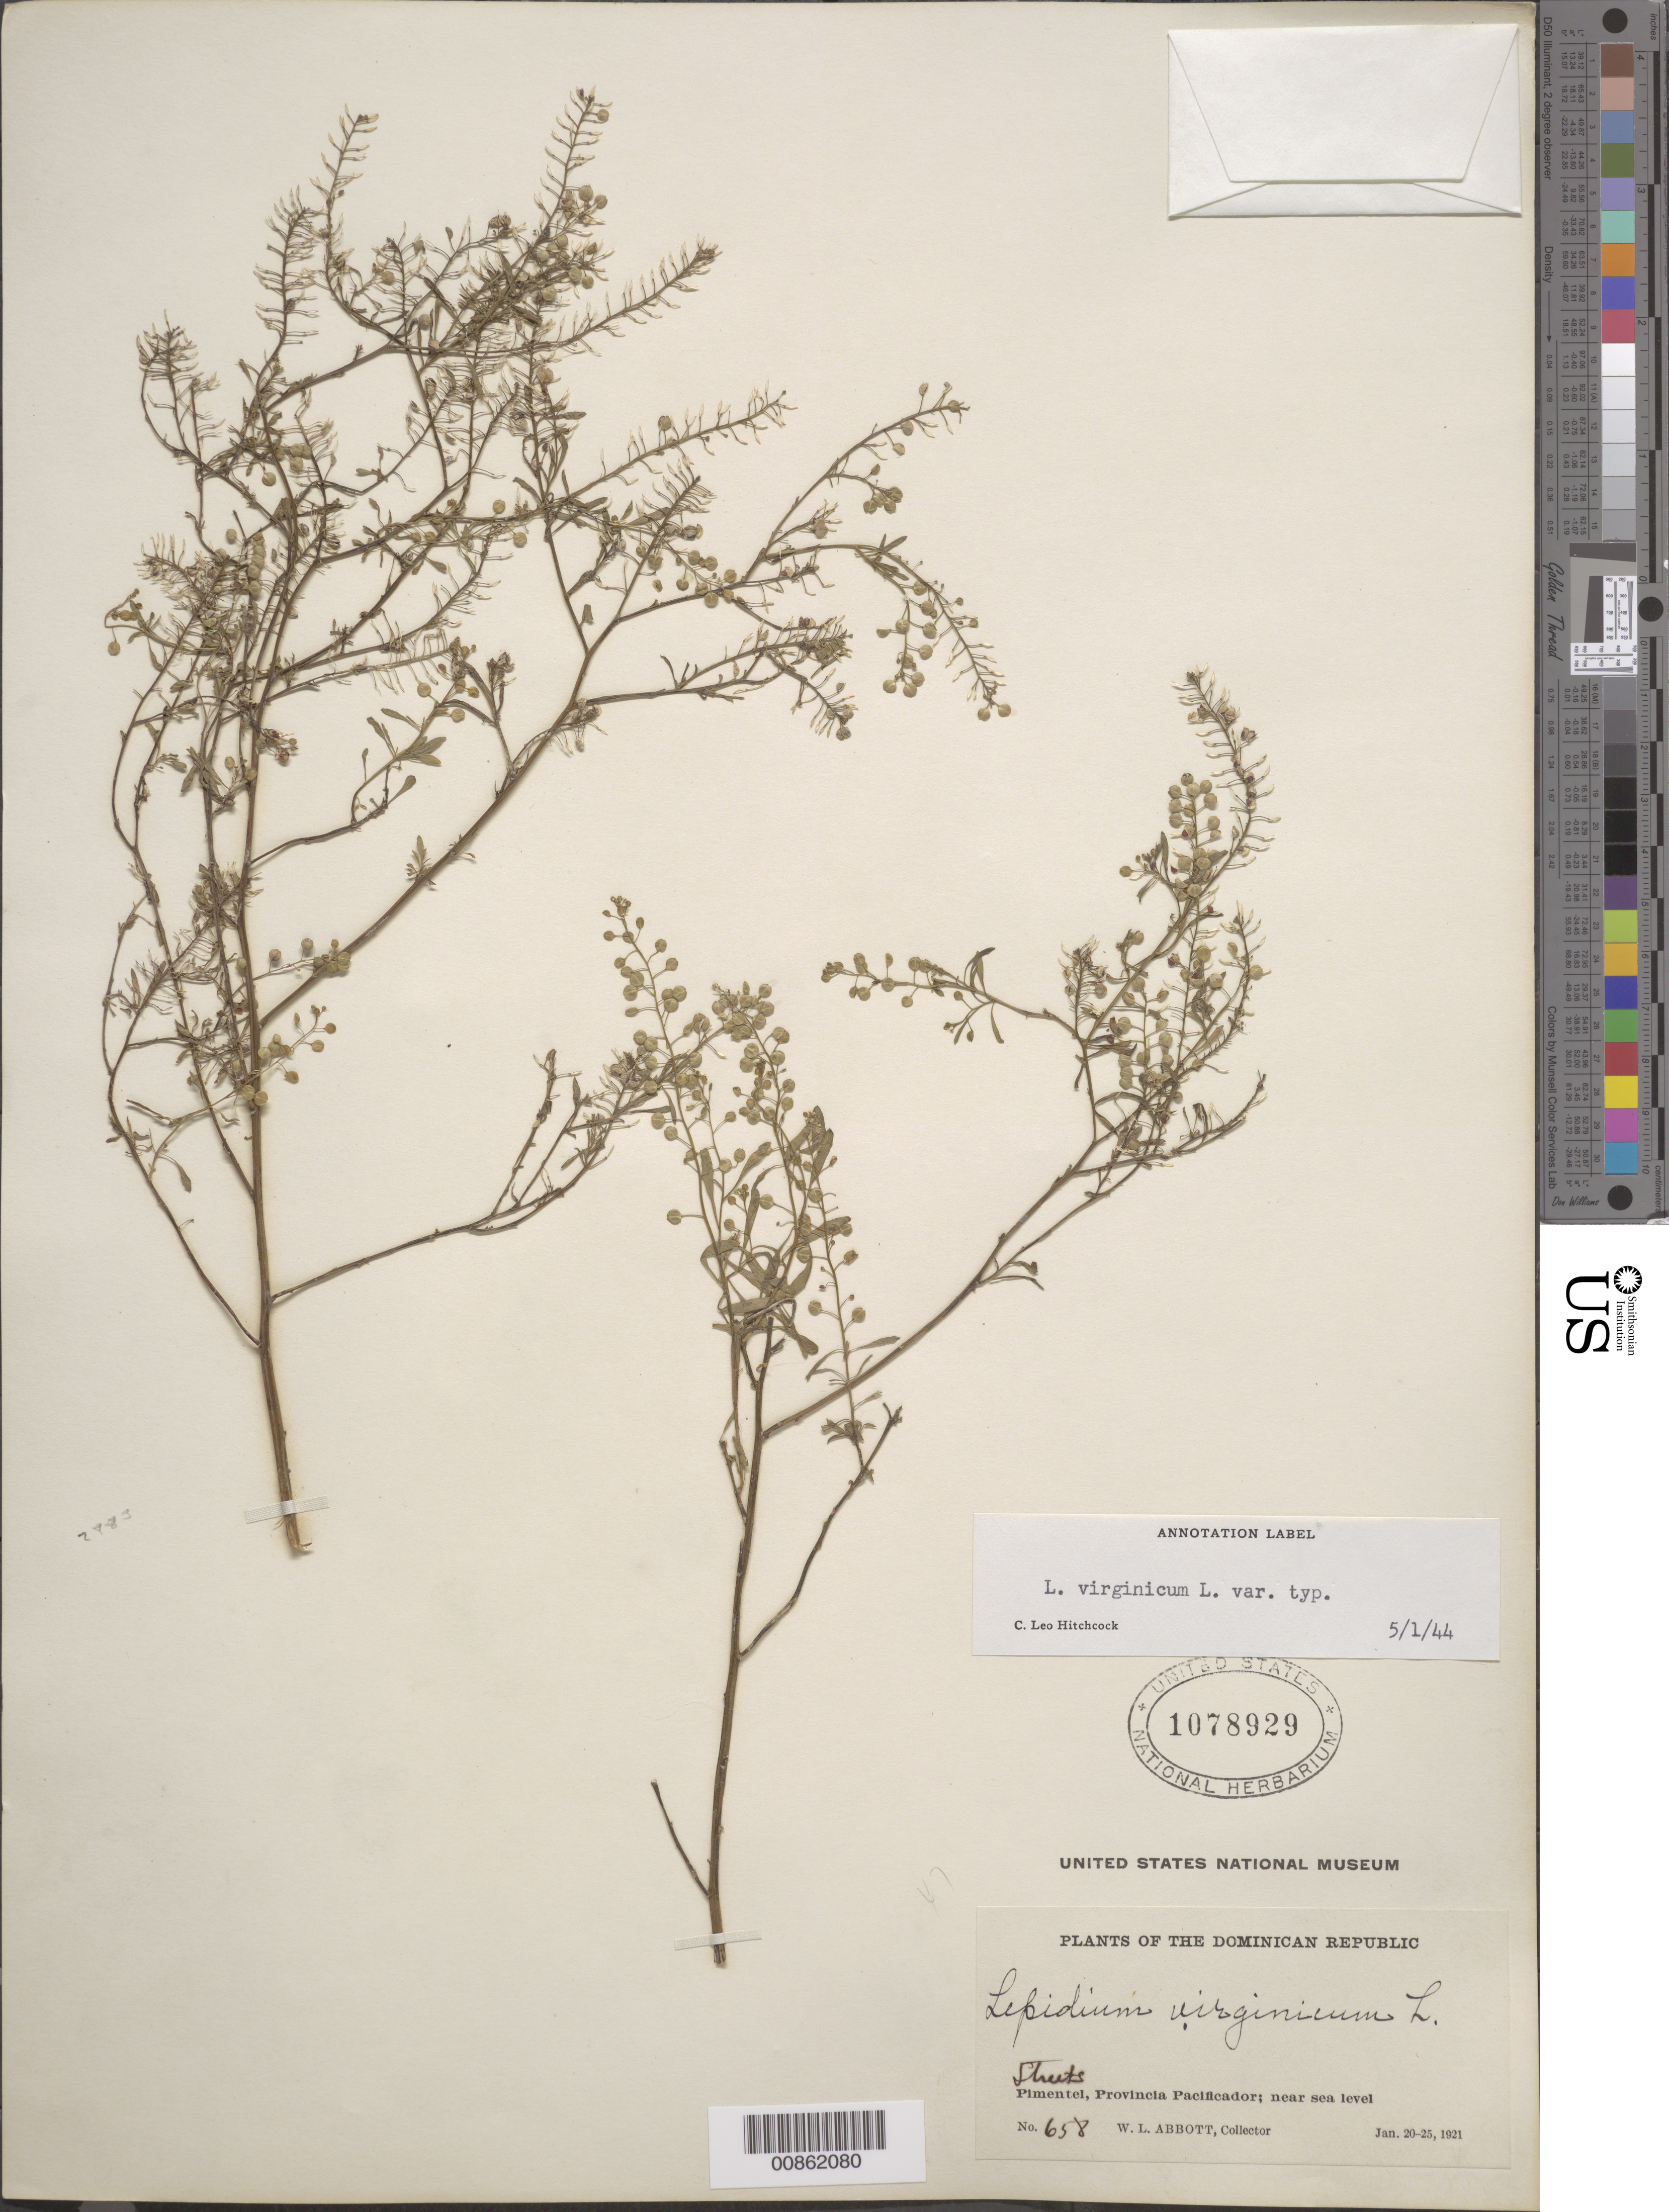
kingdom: Plantae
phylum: Tracheophyta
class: Magnoliopsida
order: Brassicales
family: Brassicaceae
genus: Lepidium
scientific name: Lepidium virginicum var. virginicum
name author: L.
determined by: Hitchcock, C. L.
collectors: W. L. Abbott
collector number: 658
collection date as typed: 20 Jan 1921 to 25 Jan 1921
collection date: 1921-01-20/1921-01-25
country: Dominican Republic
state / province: Duarte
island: Hispaniola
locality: Pimentel, Provincia Pacificador (obsolete).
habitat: Streets.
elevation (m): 0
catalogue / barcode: US 1078929